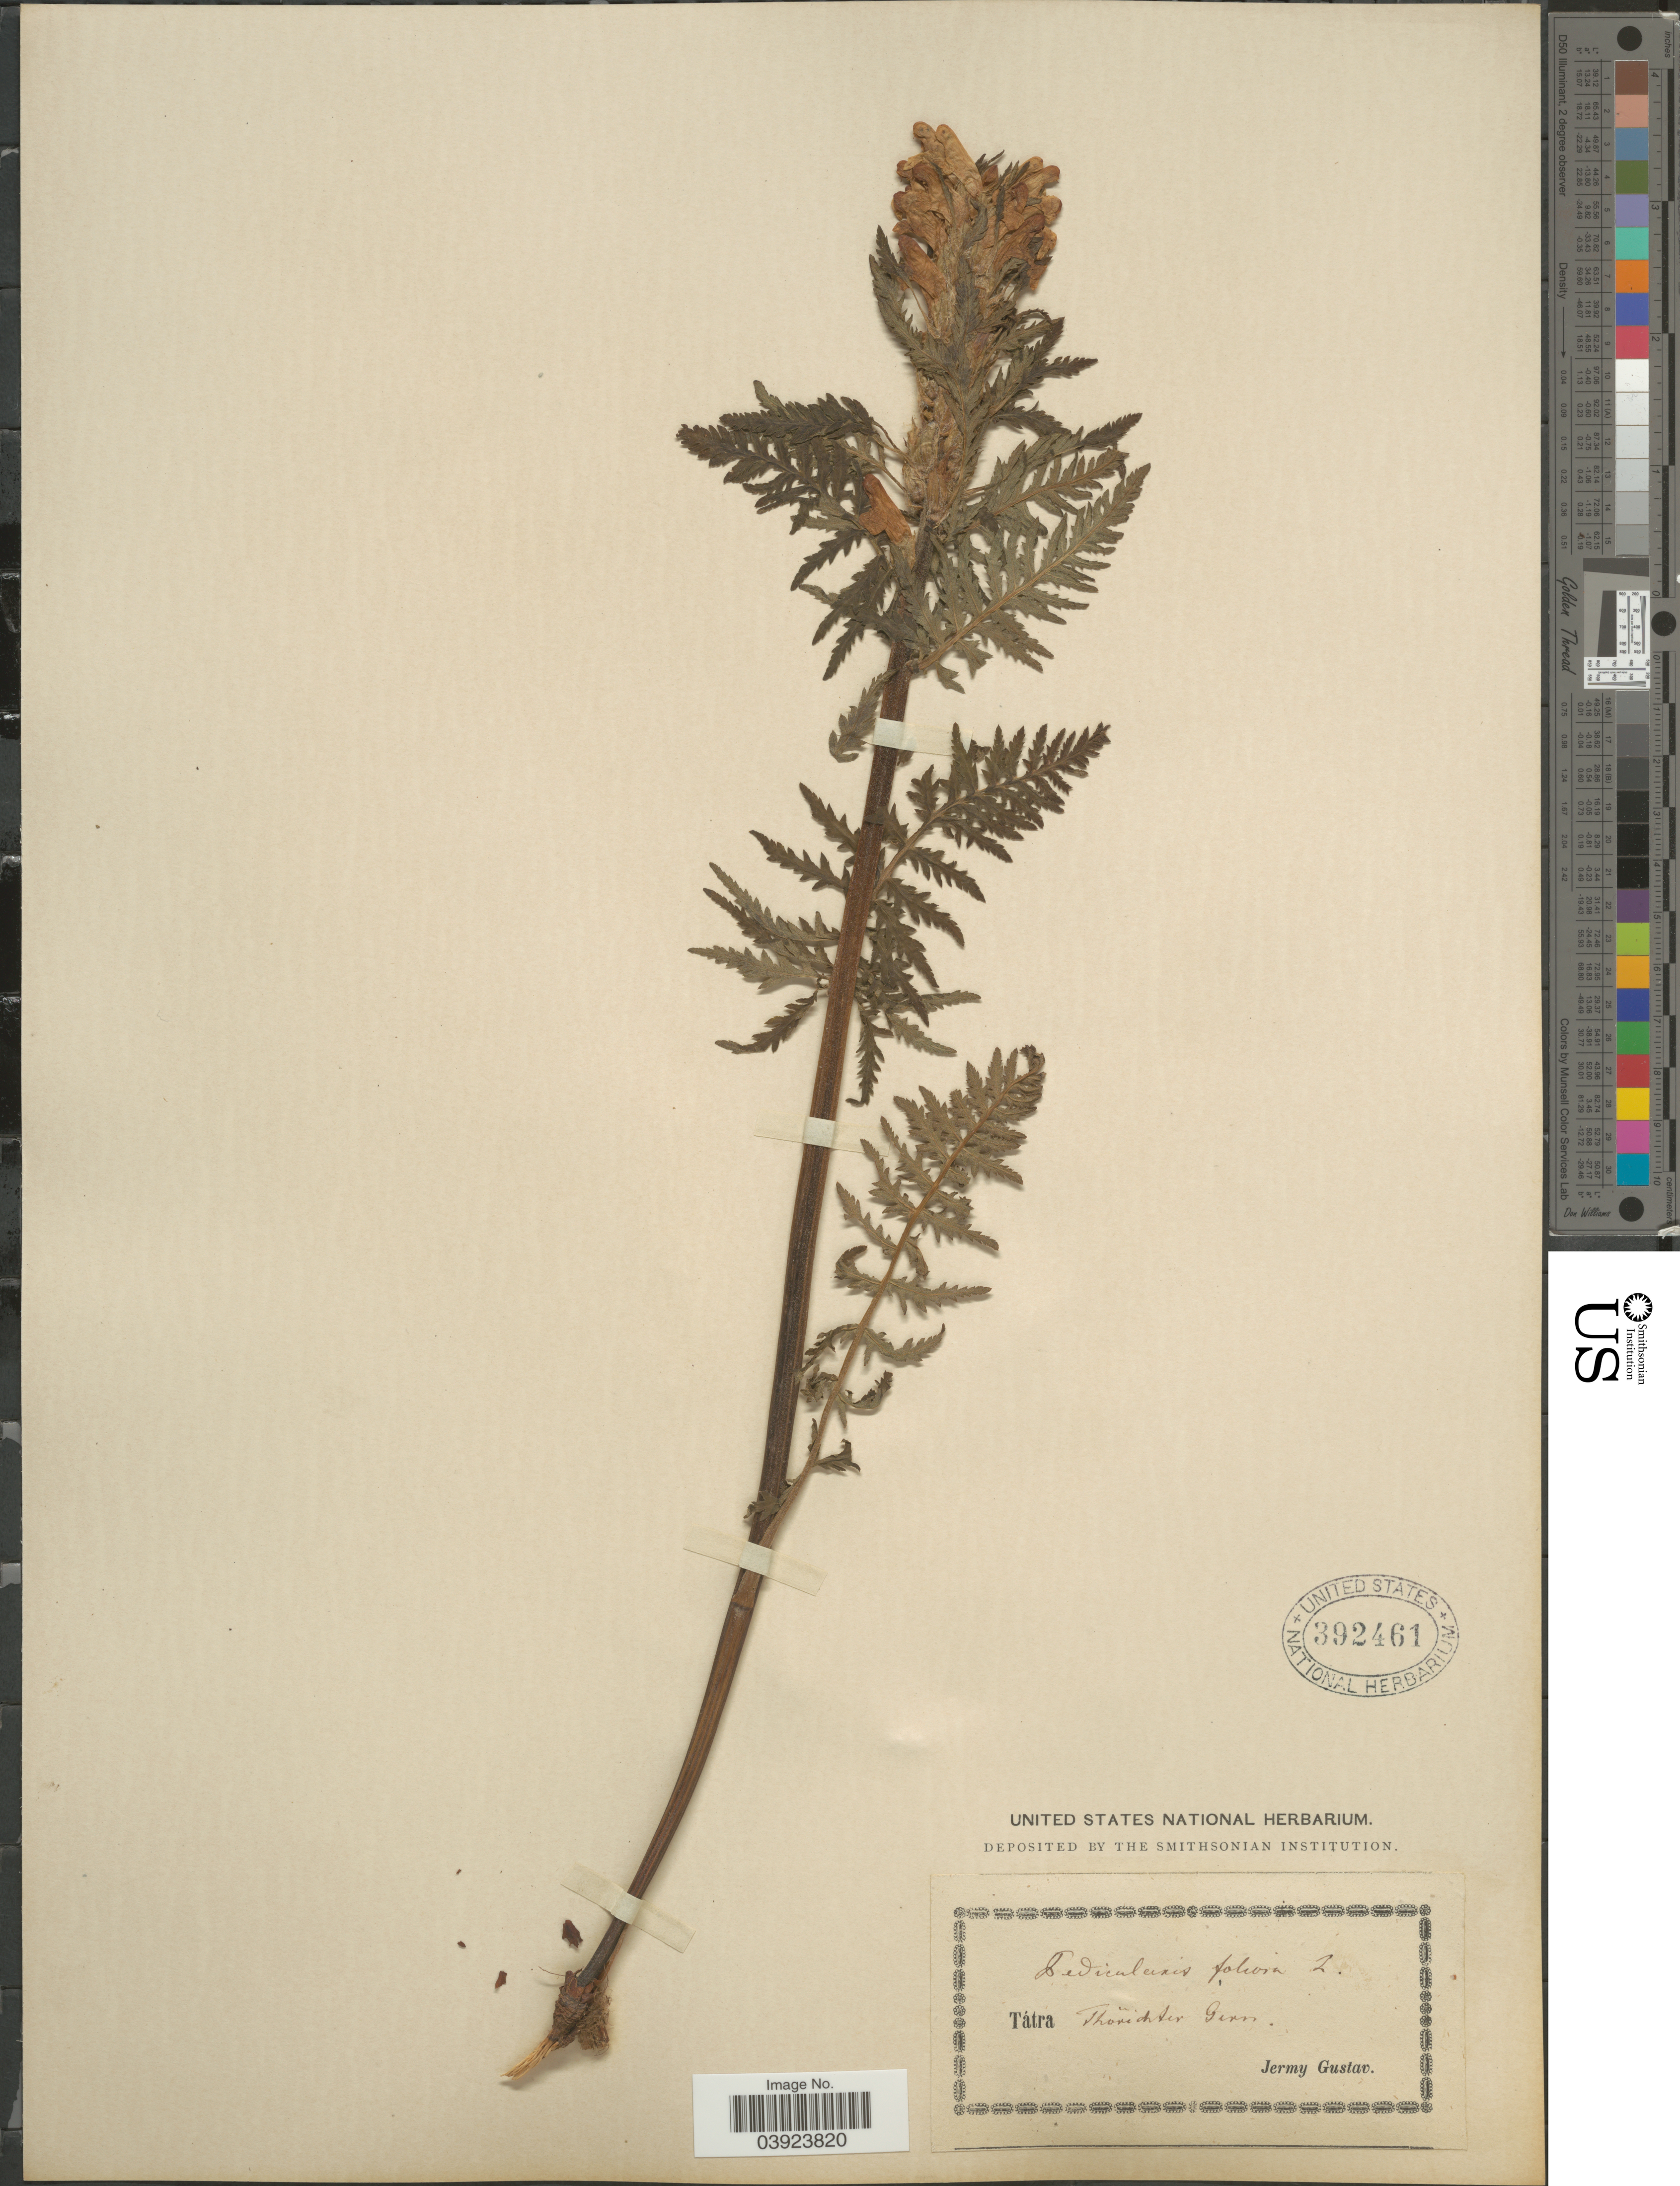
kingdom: Plantae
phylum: Tracheophyta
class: Magnoliopsida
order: Lamiales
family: Orobanchaceae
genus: Pedicularis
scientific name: Pedicularis foliosa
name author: L.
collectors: J. Gustav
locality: Tátra Thõrichter Gern. [interpreted]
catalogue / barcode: US 392461